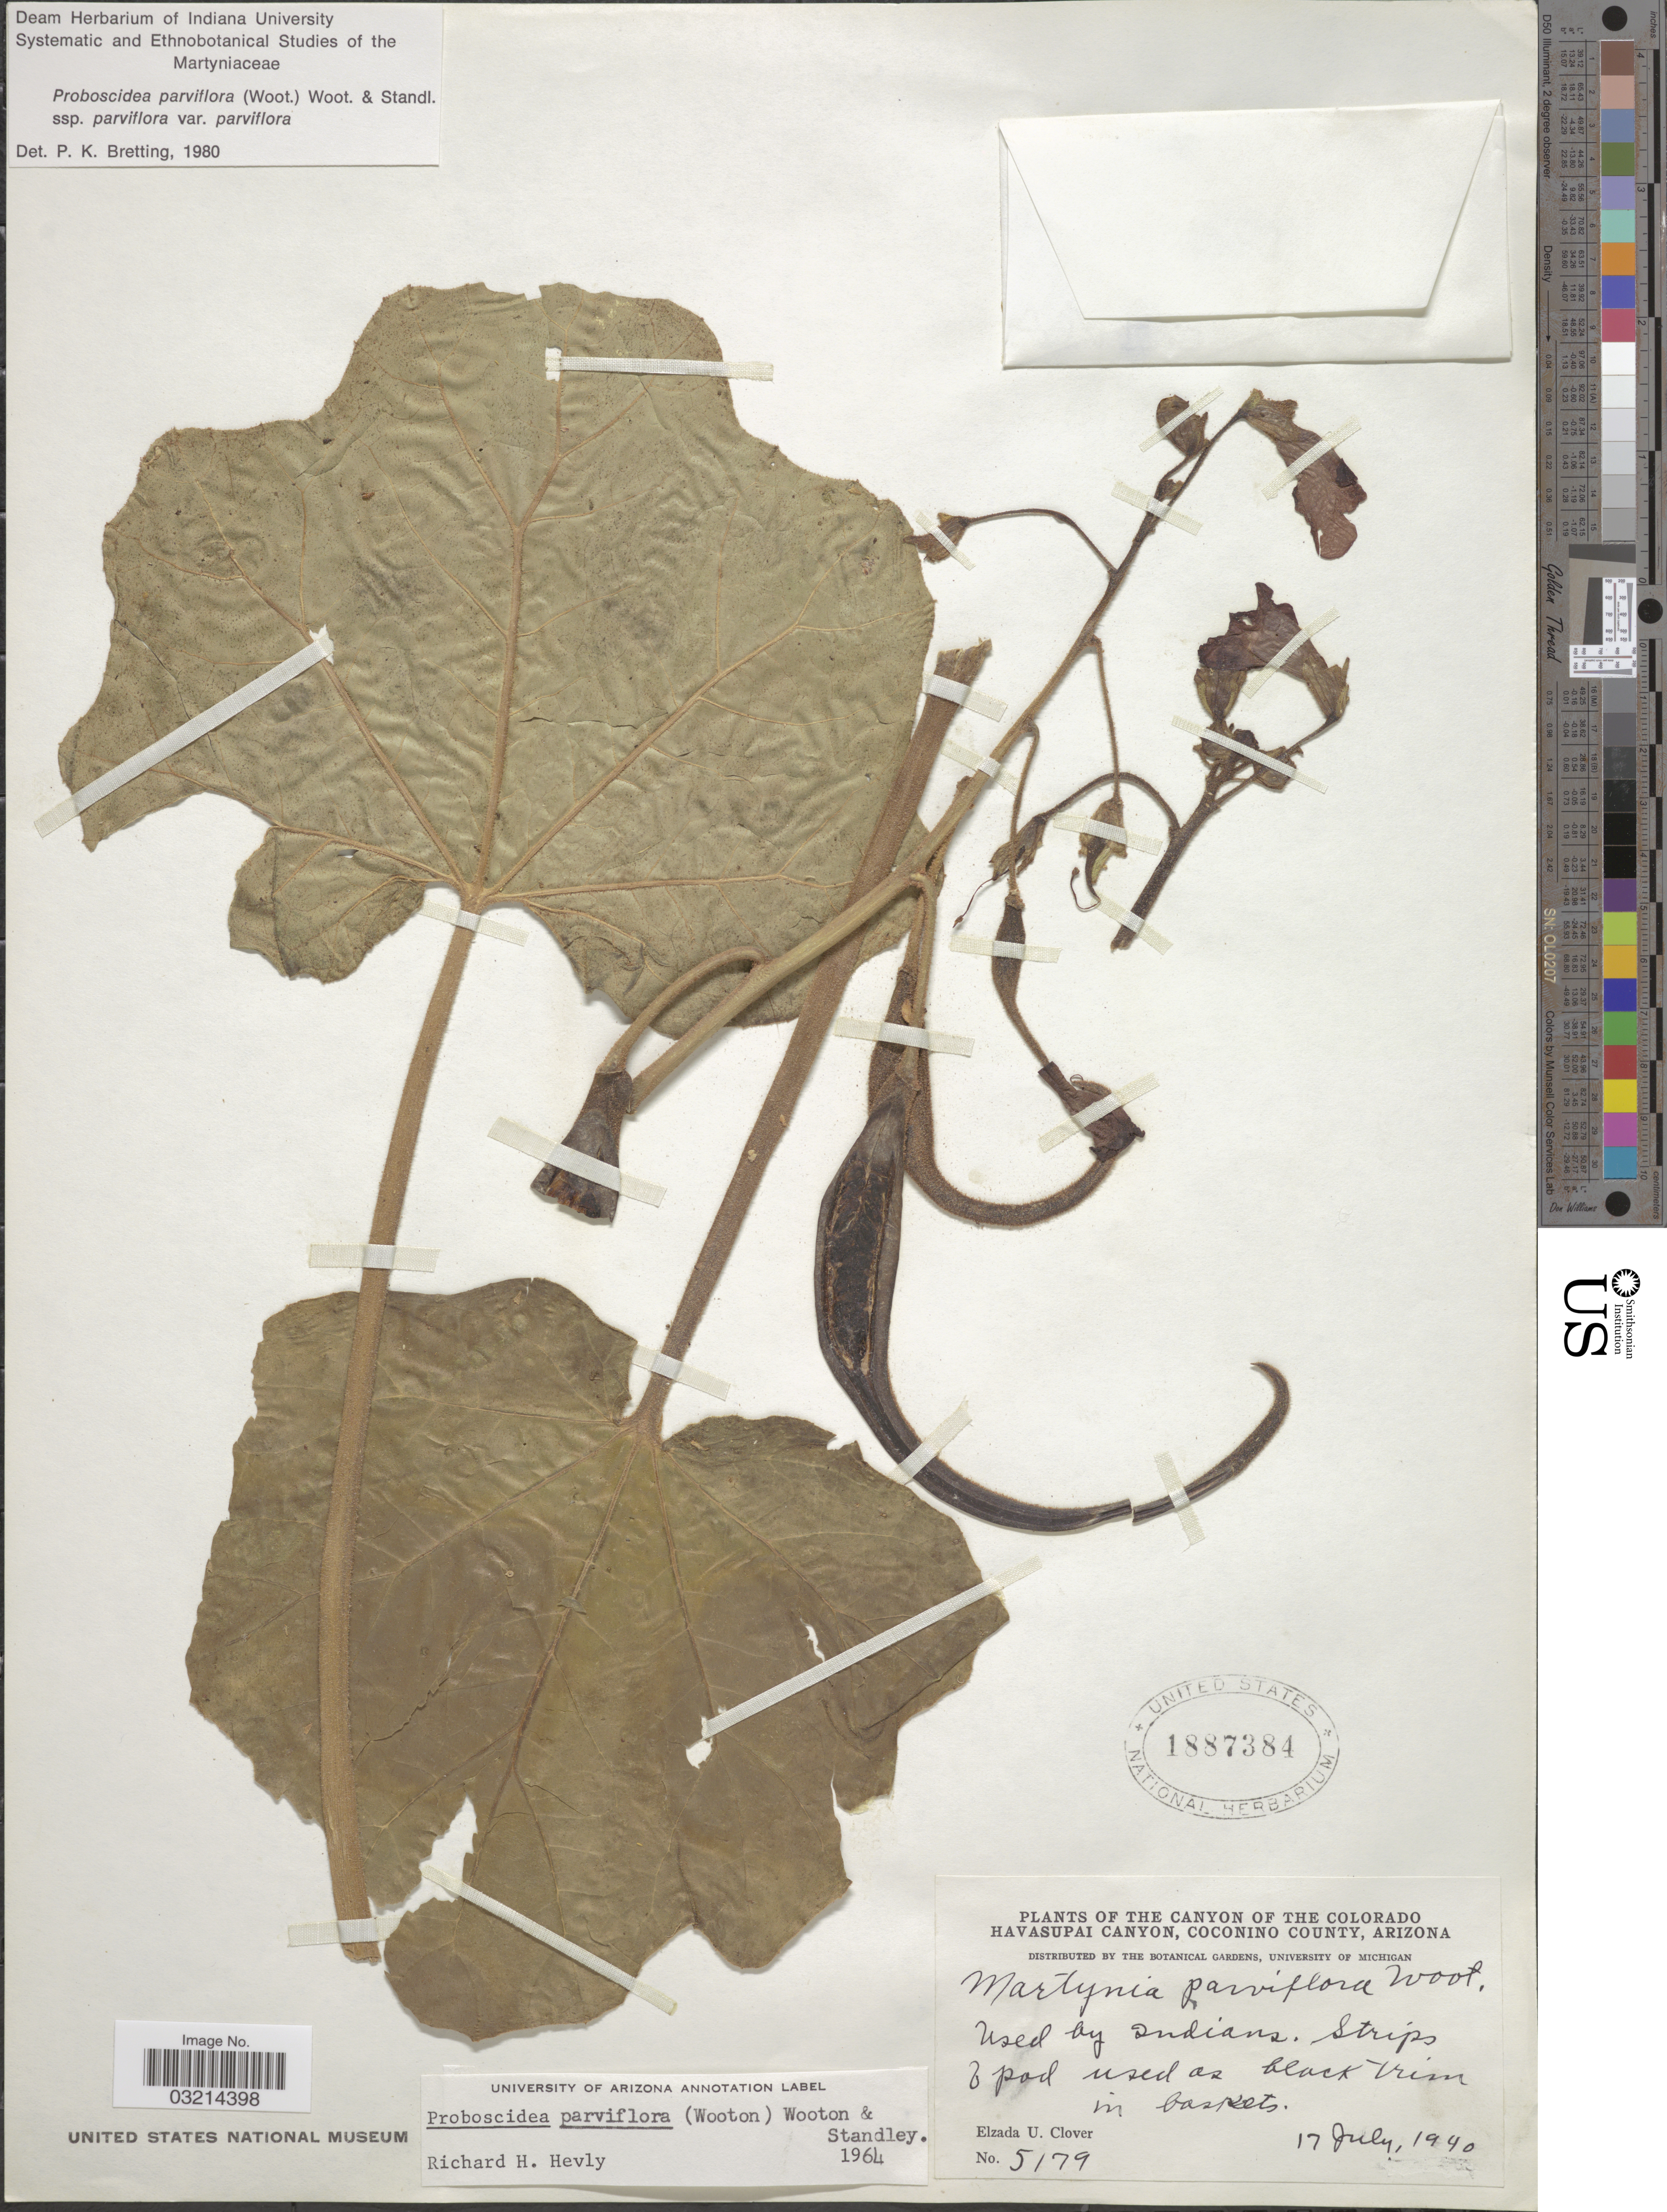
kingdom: Plantae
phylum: Tracheophyta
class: Magnoliopsida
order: Lamiales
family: Martyniaceae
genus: Proboscidea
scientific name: Proboscidea parviflora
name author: (Wooton) Wooton & Standl.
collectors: E. U. Clover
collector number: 5179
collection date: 1940-07-17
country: United States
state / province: Arizona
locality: The Canyon of the Colorado Havasupai Canyon, Coconino County.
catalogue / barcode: US 1887384